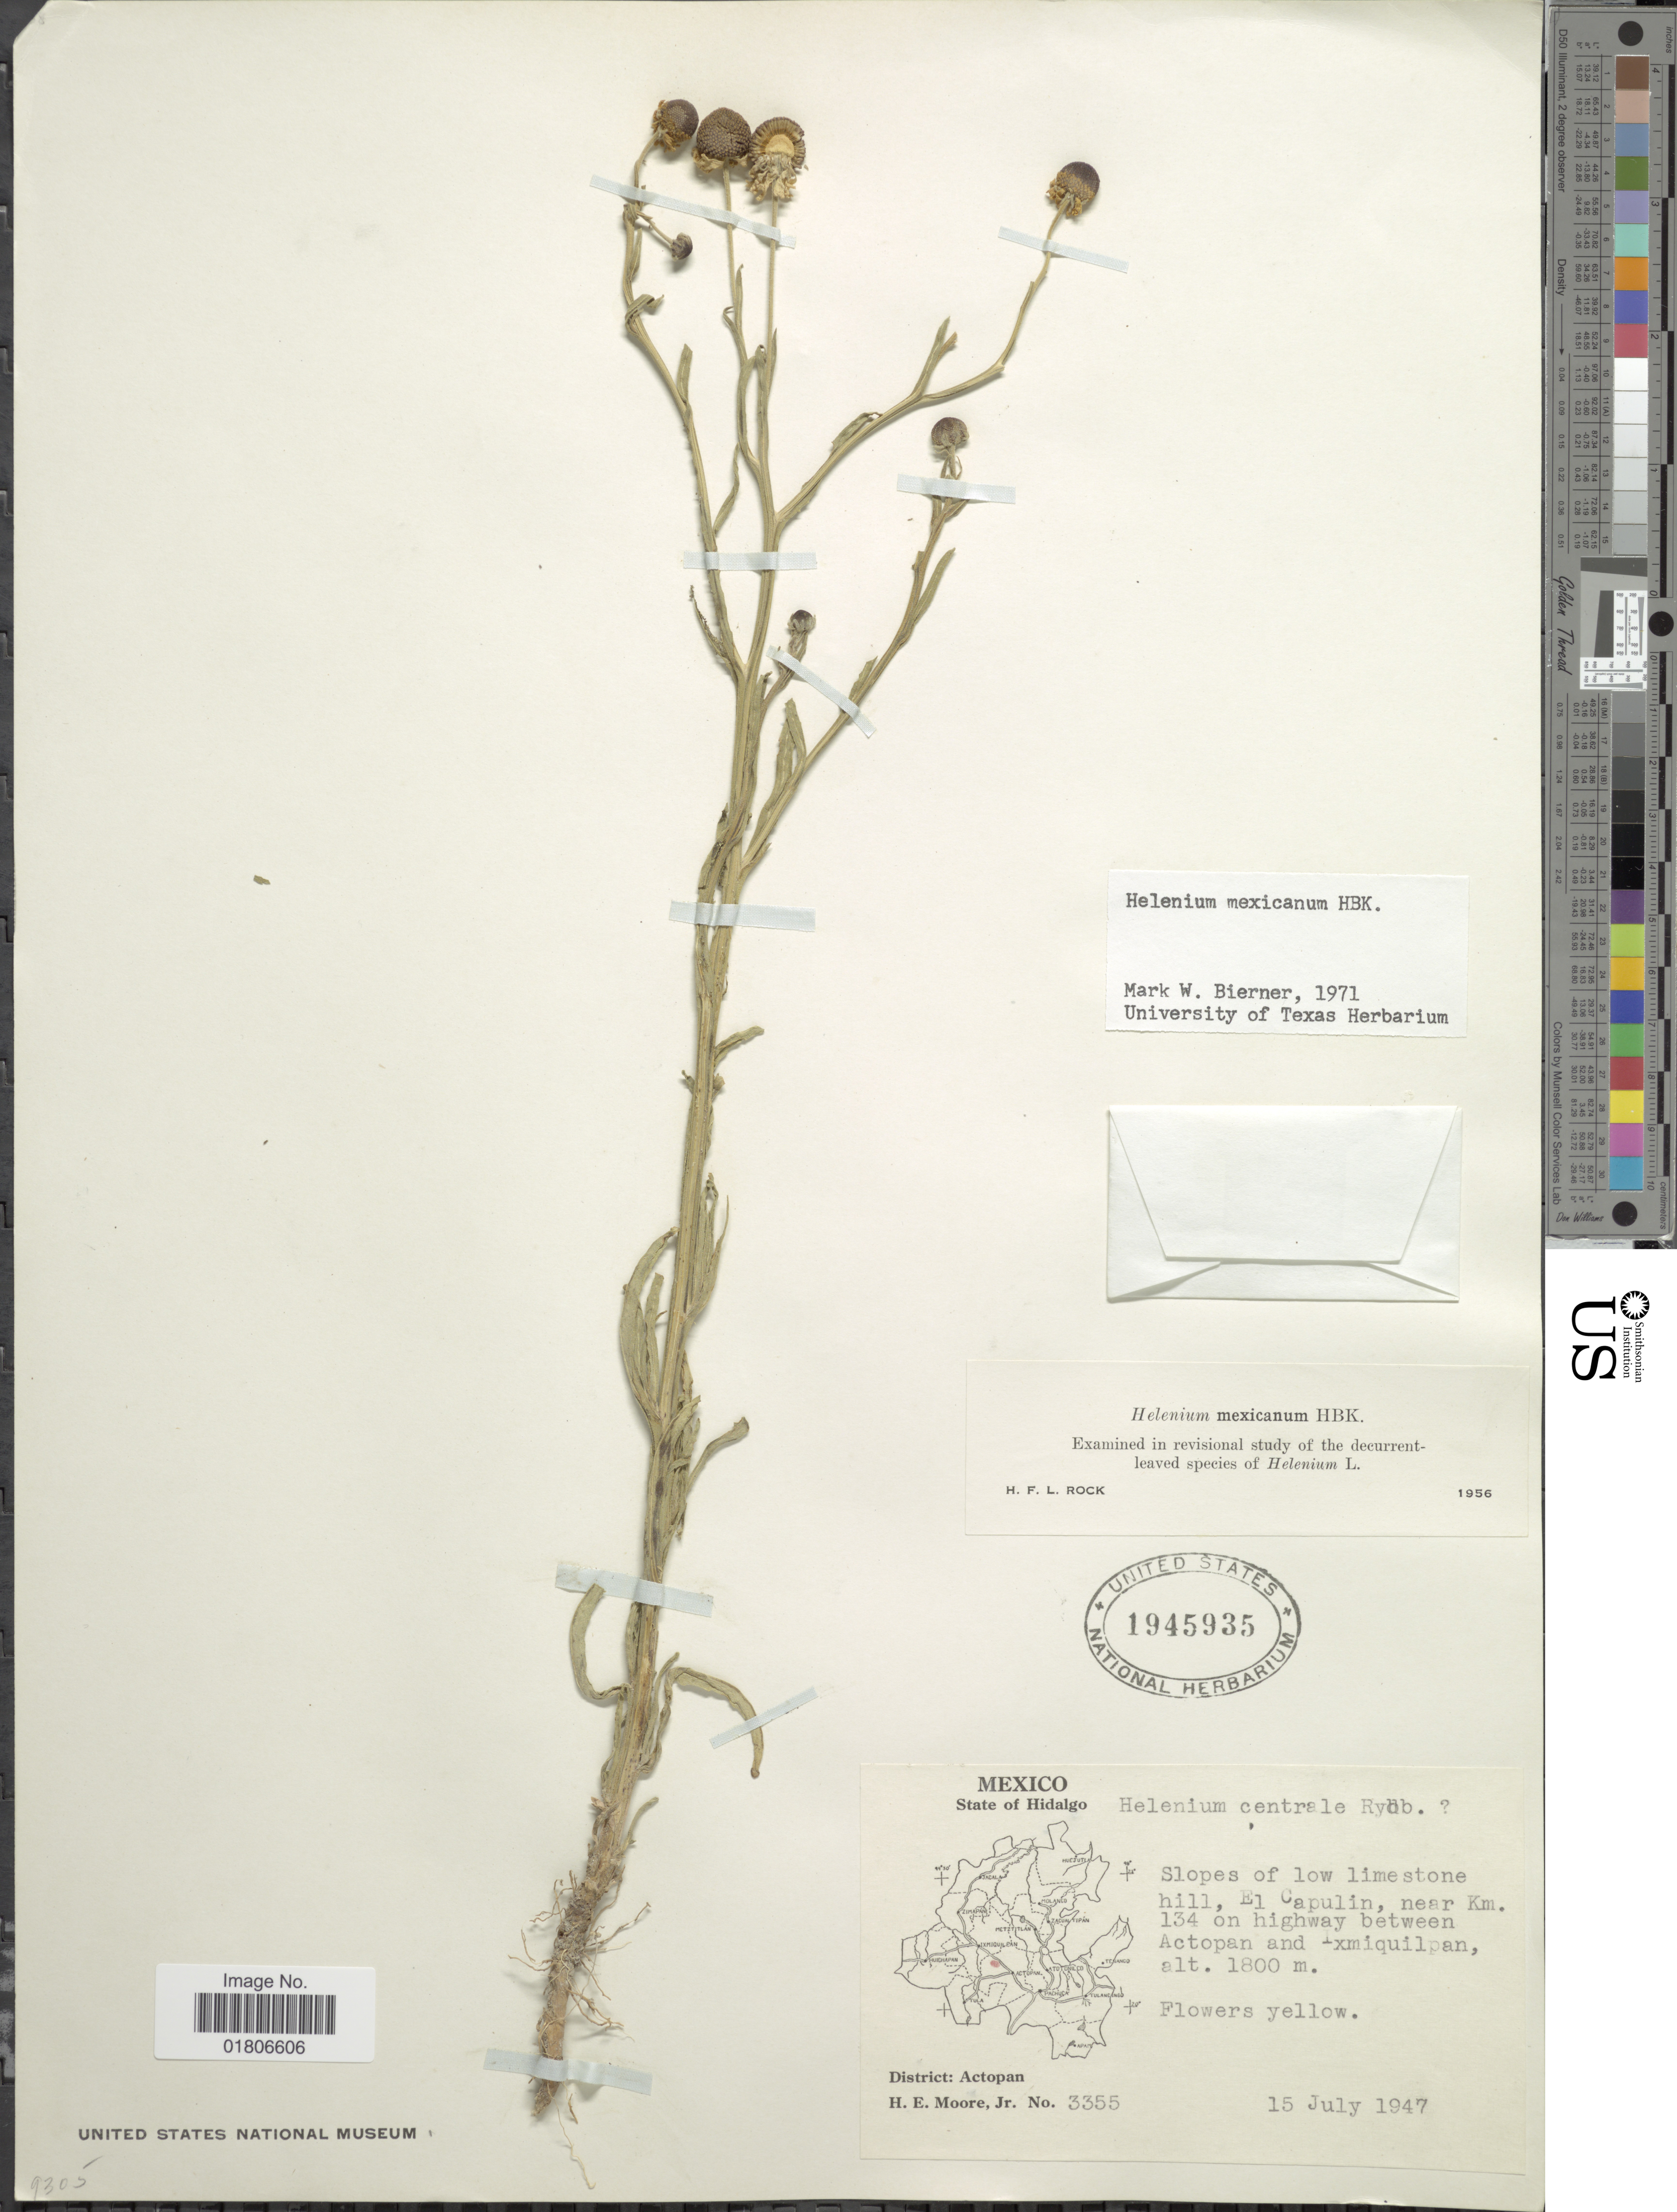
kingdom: Plantae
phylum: Tracheophyta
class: Magnoliopsida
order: Asterales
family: Asteraceae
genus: Helenium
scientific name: Helenium mexicanum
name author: Kunth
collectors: H. Moore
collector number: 3355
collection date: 1947-07-15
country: Mexico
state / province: Hidalgo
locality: El Capulin, near Km. 134 on highway between Actopan and Ixmiquilpan. District: Actopan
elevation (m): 1800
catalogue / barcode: US 1945935